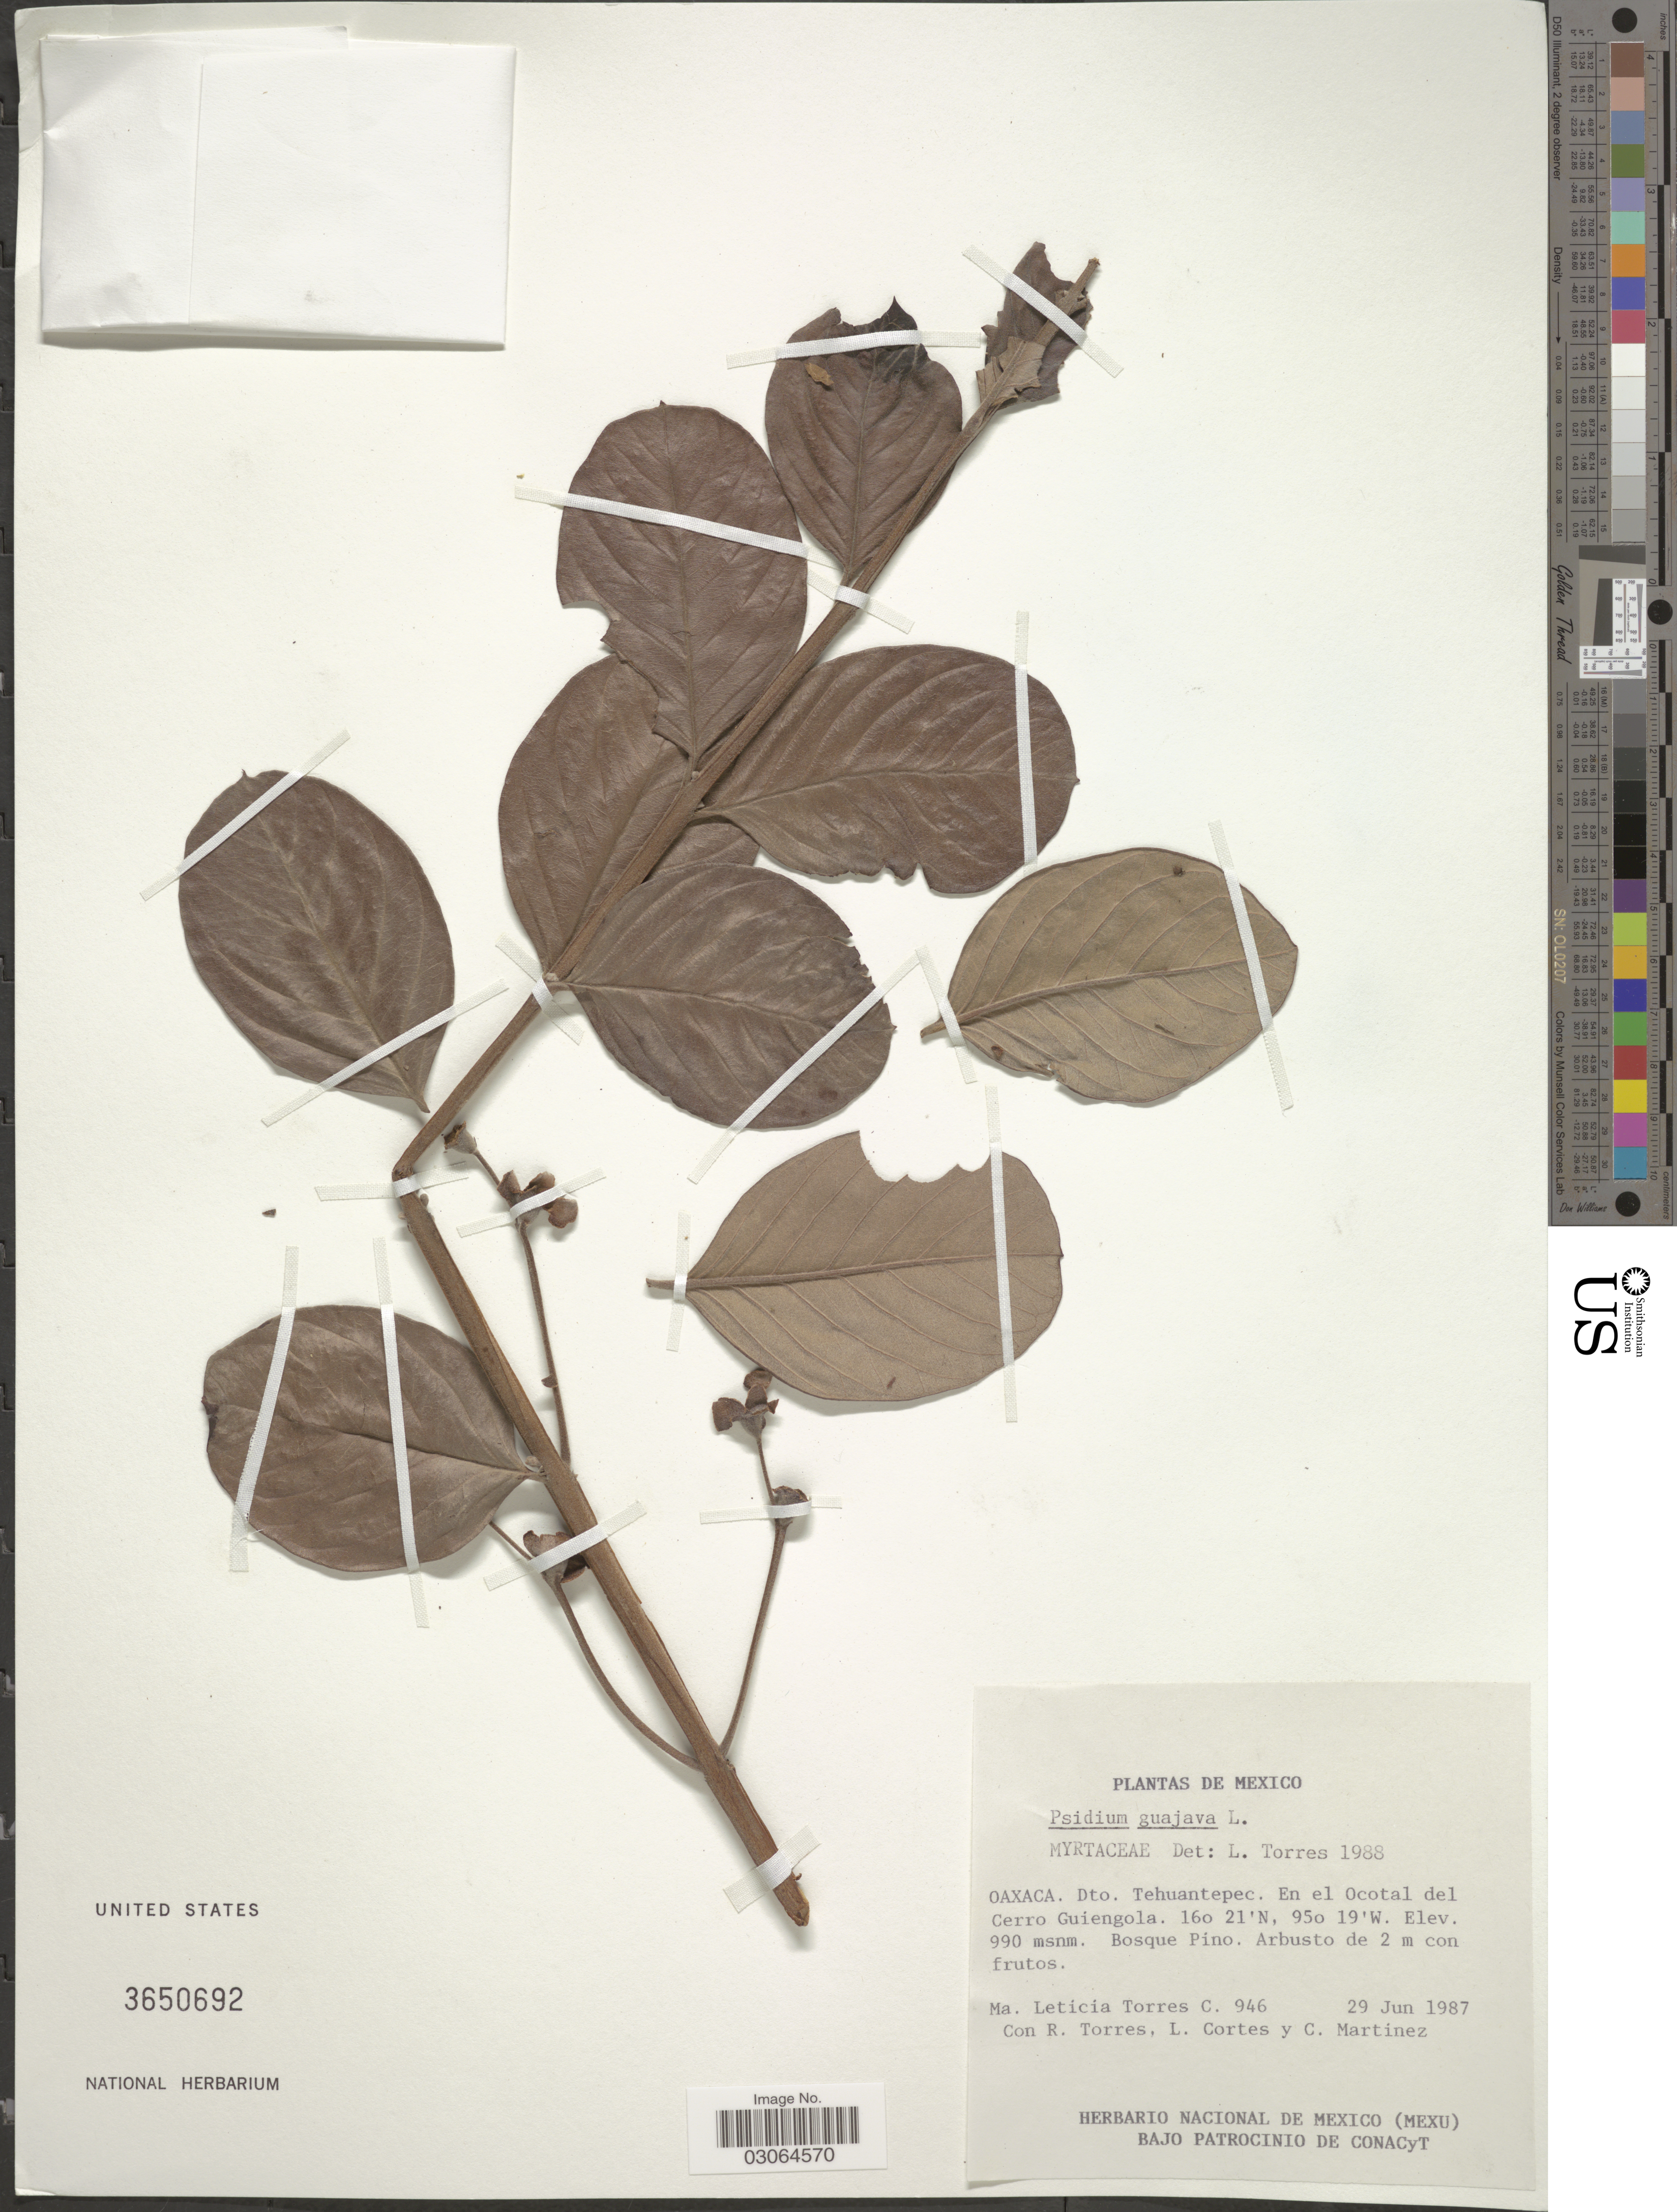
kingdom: Plantae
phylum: Tracheophyta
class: Magnoliopsida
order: Myrtales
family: Myrtaceae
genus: Psidium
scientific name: Psidium guajava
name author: L.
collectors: M. L. Torres Colin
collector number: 946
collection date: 1987-06-29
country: Mexico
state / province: Oaxaca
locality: Dto. Tehuantepec. En el Ocotal del Cerro Guiengola.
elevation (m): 990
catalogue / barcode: US 3650692